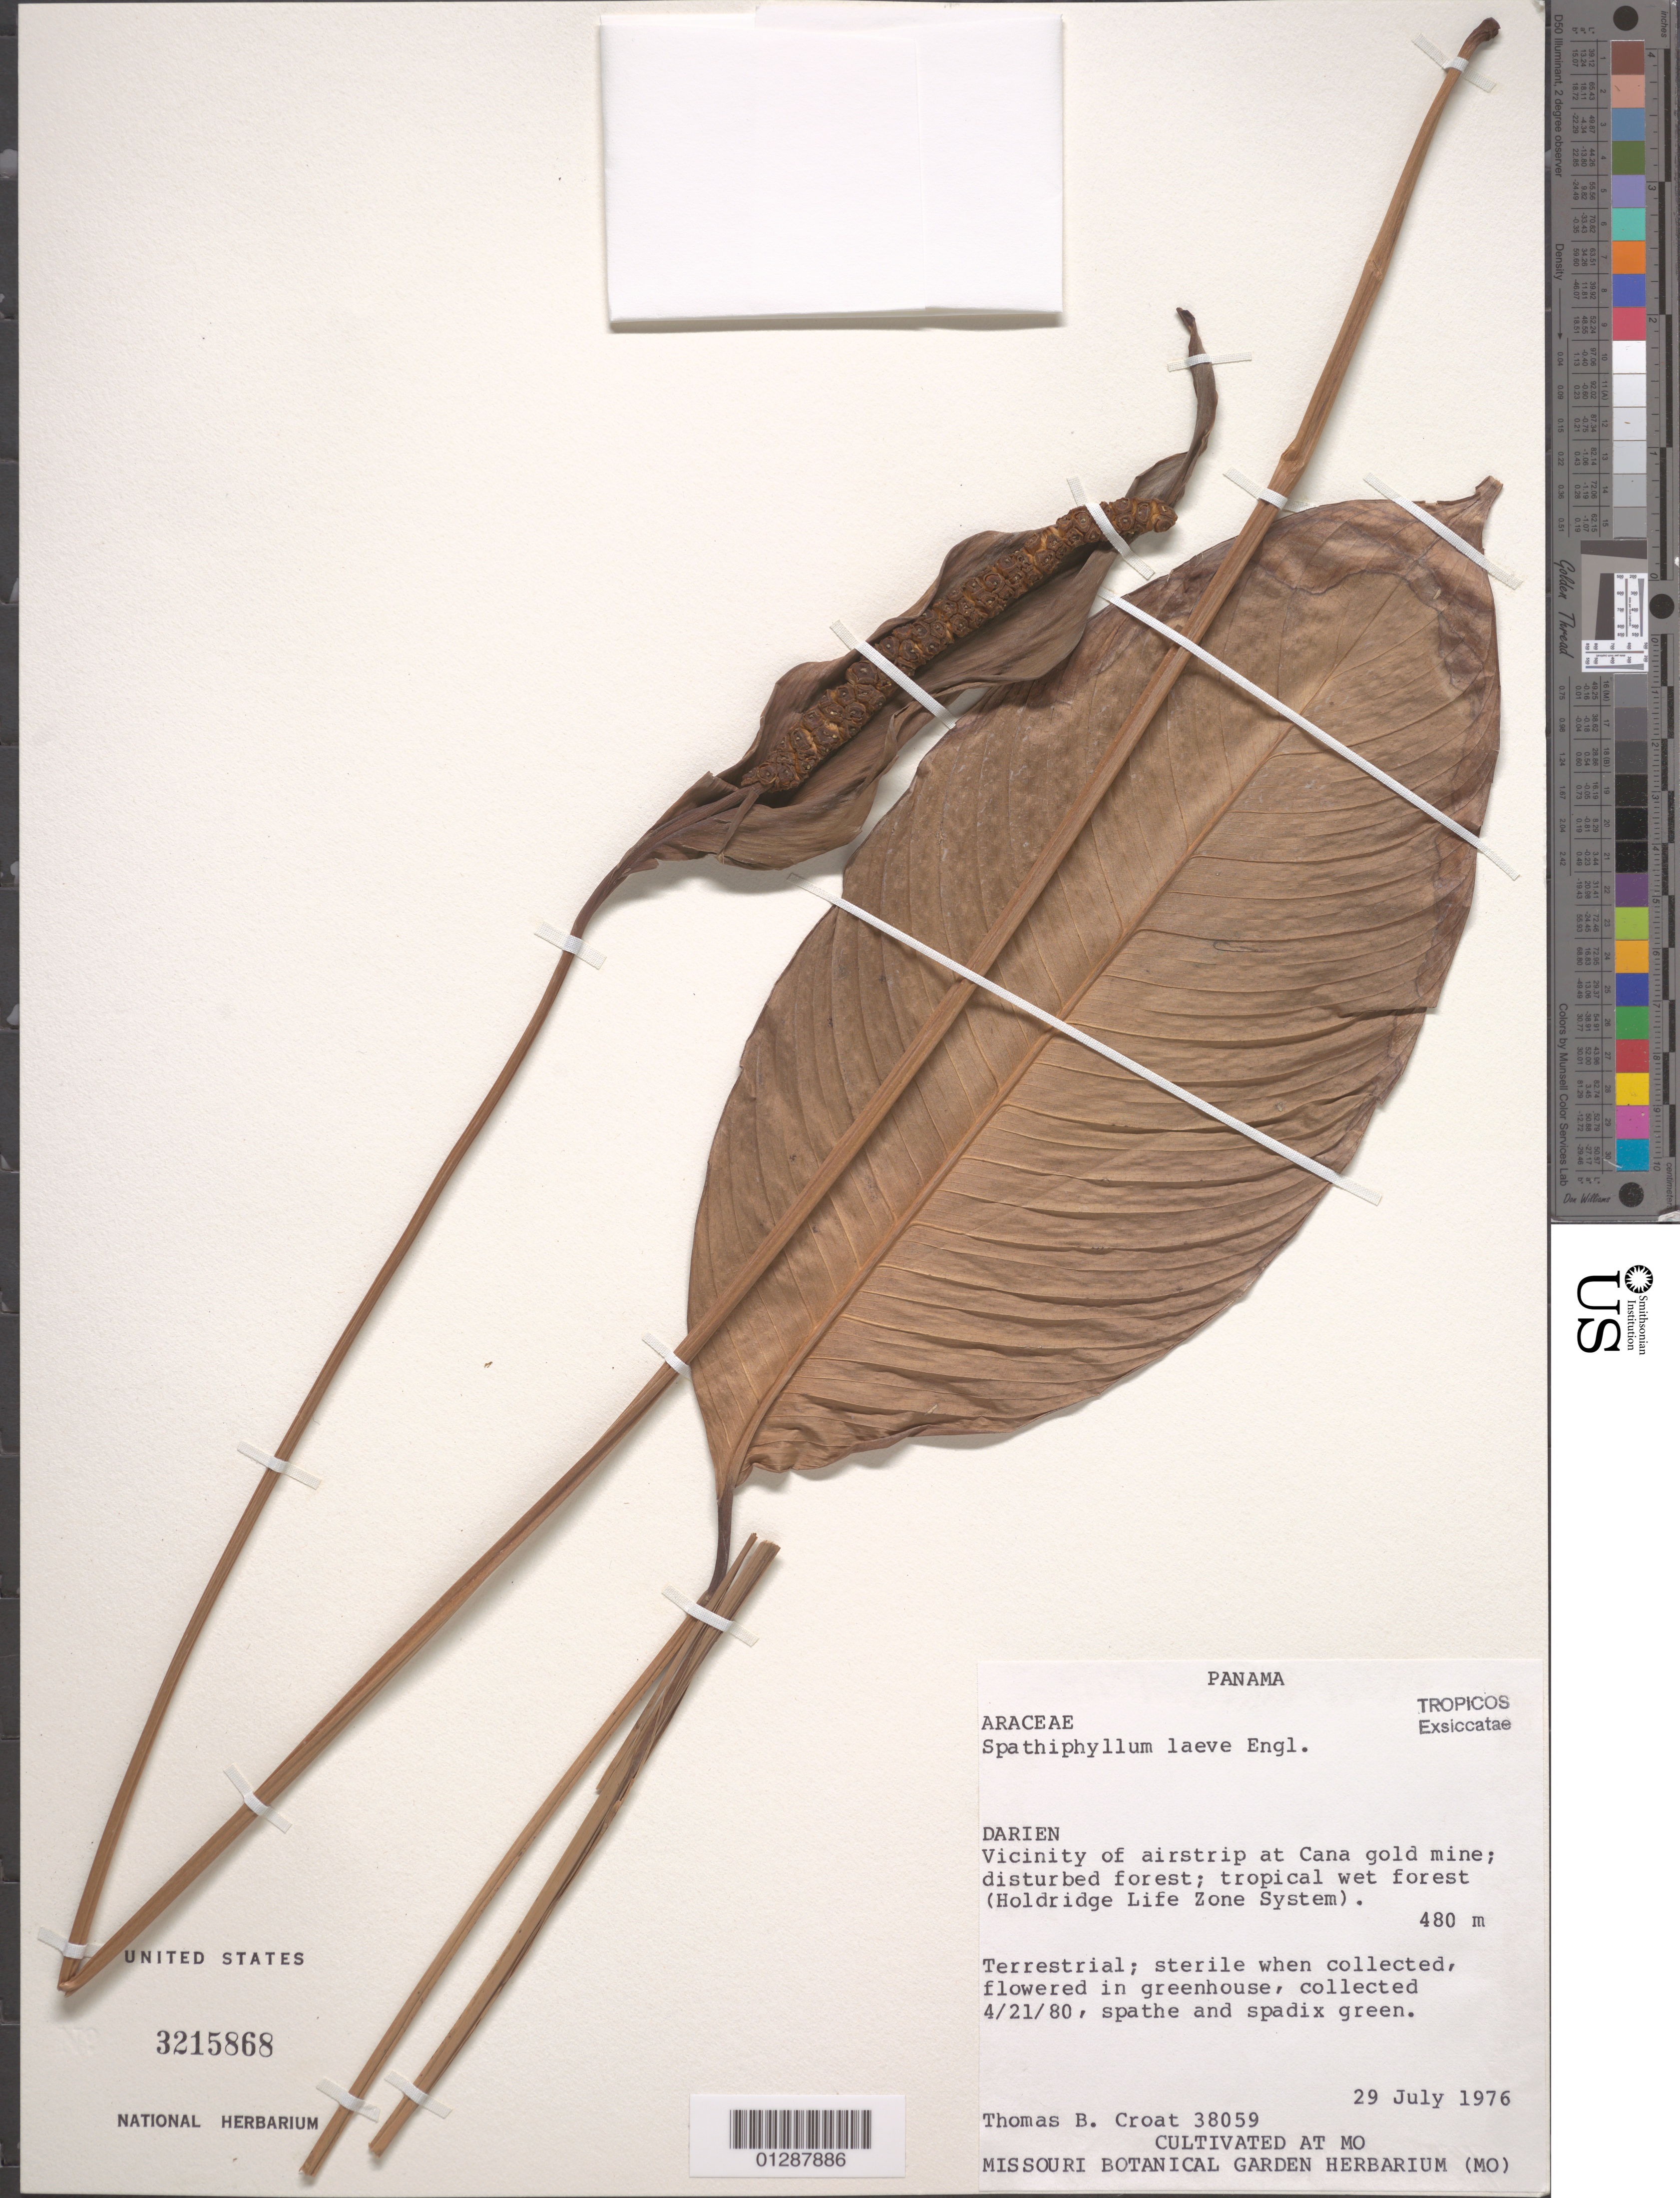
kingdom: Plantae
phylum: Tracheophyta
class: Liliopsida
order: Alismatales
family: Araceae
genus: Spathiphyllum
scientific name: Spathiphyllum laeve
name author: Engl.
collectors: T. B. Croat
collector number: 38059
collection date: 1976-07-29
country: Panama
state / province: Darien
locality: Vicinity of airstrip at Cana gold mine. (Holdridge Life Zone System).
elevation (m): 480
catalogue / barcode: US 3215868